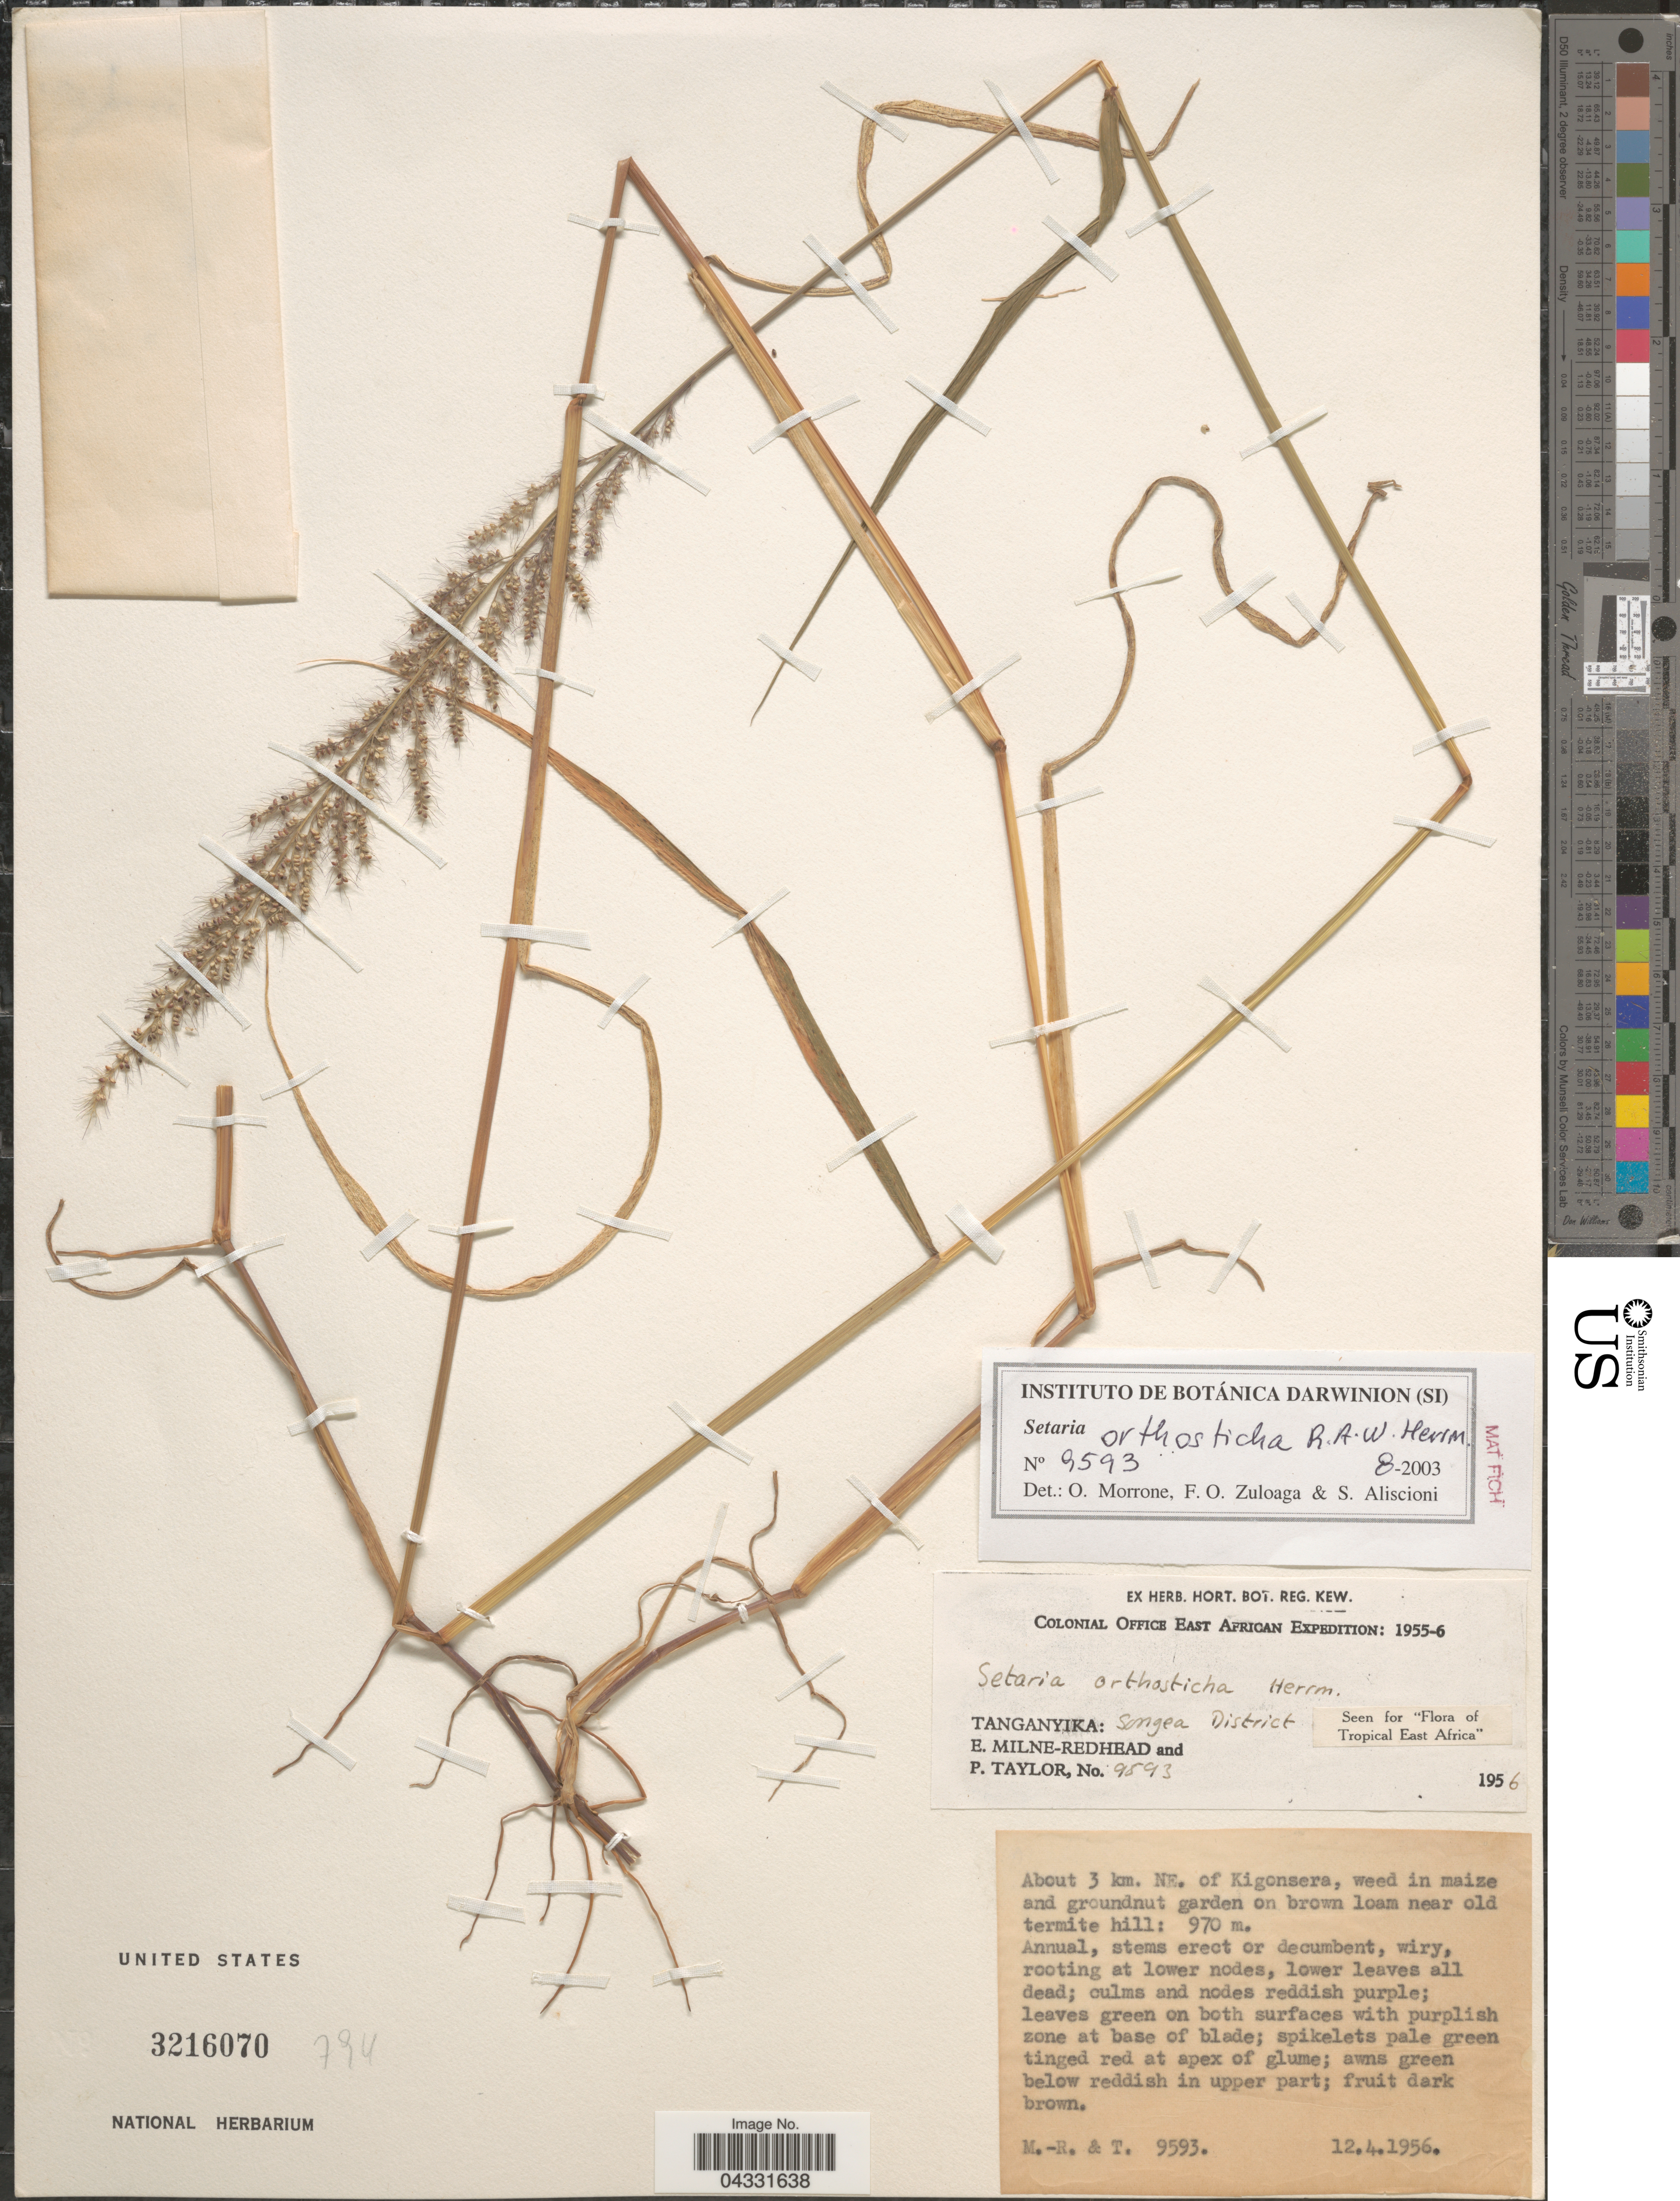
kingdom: Plantae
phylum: Tracheophyta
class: Liliopsida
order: Poales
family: Poaceae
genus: Setaria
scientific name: Setaria orthosticha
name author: R.A.W. Herrm.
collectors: E. W. Milne-Redhead & P. Taylor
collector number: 9593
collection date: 1956-04-12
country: Tanzania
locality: Colonial Office East African Expedition: 1955-6. Tanganyika: Songea District. About 3 km. NE. of Kigonsera, weed in maize and groundnut garden on brown loam near old termite hill.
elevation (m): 970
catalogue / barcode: US 3216070